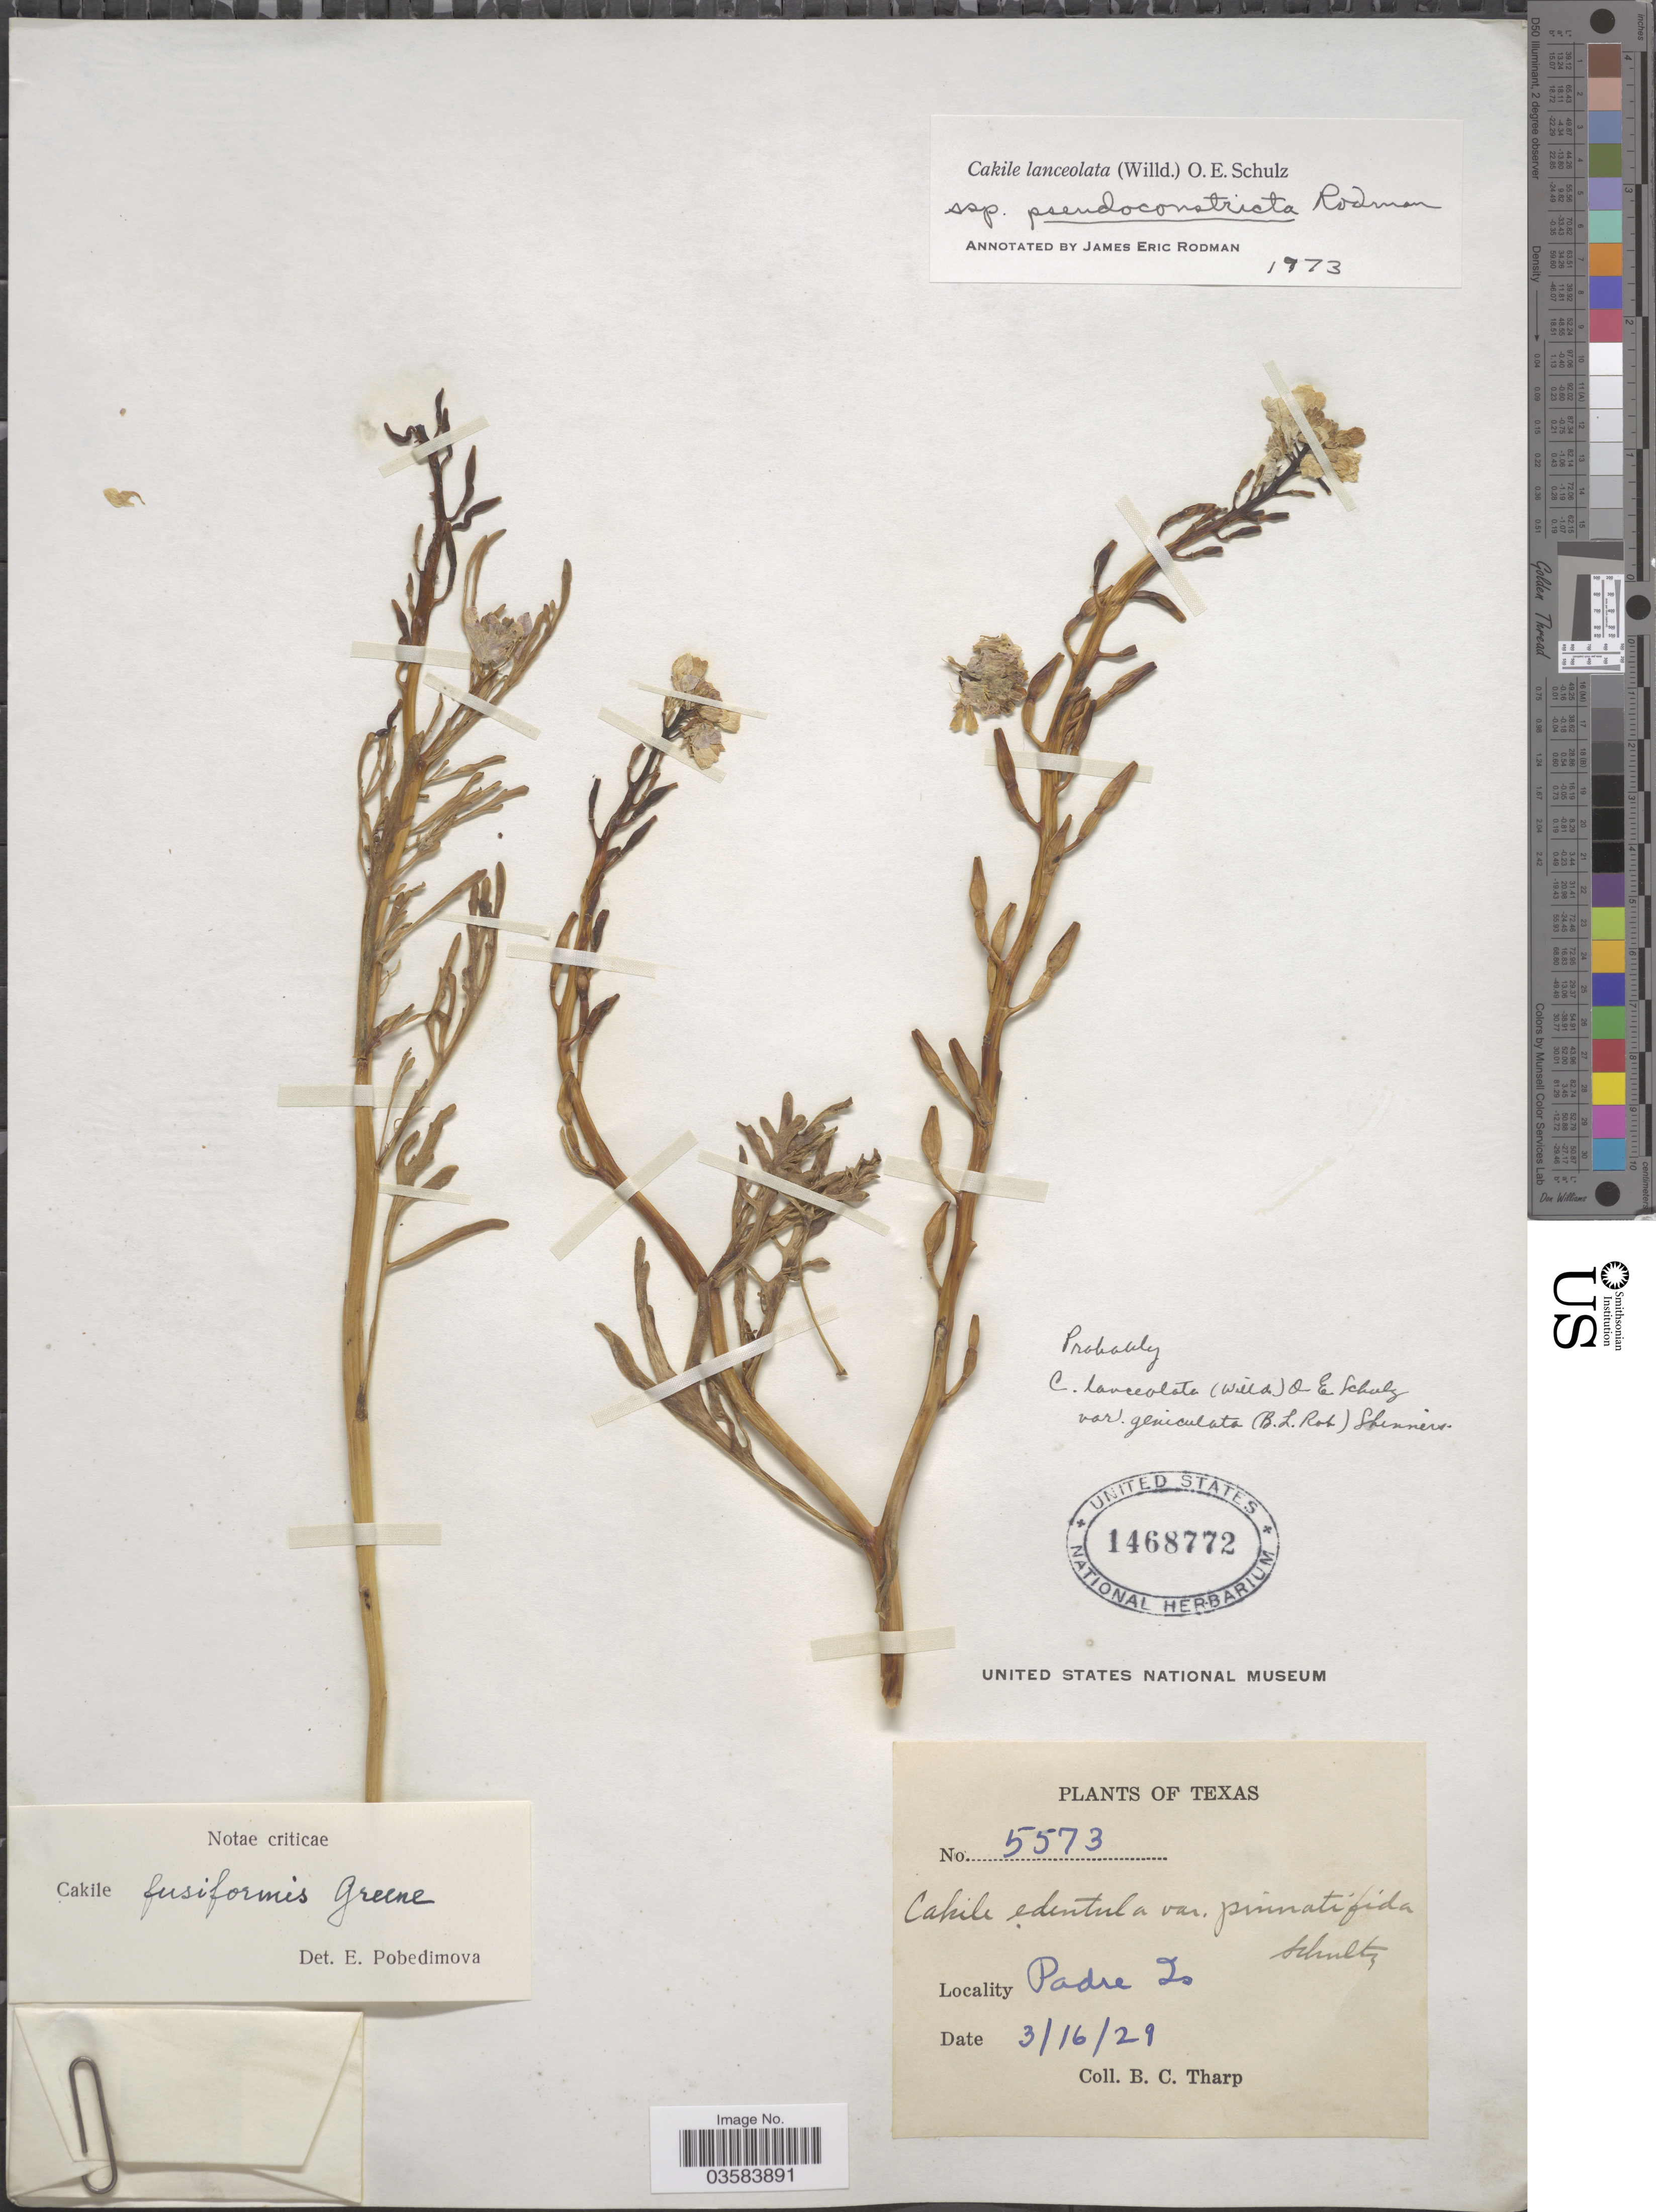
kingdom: Plantae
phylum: Tracheophyta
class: Magnoliopsida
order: Brassicales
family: Brassicaceae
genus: Cakile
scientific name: Cakile lanceolata subsp. pseudoconstricta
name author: Rodman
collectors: B. C. Tharp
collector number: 5573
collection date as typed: Transcribed d/m/y: 16/3/29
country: United States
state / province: Texas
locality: Padre Is.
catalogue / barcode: US 1468772